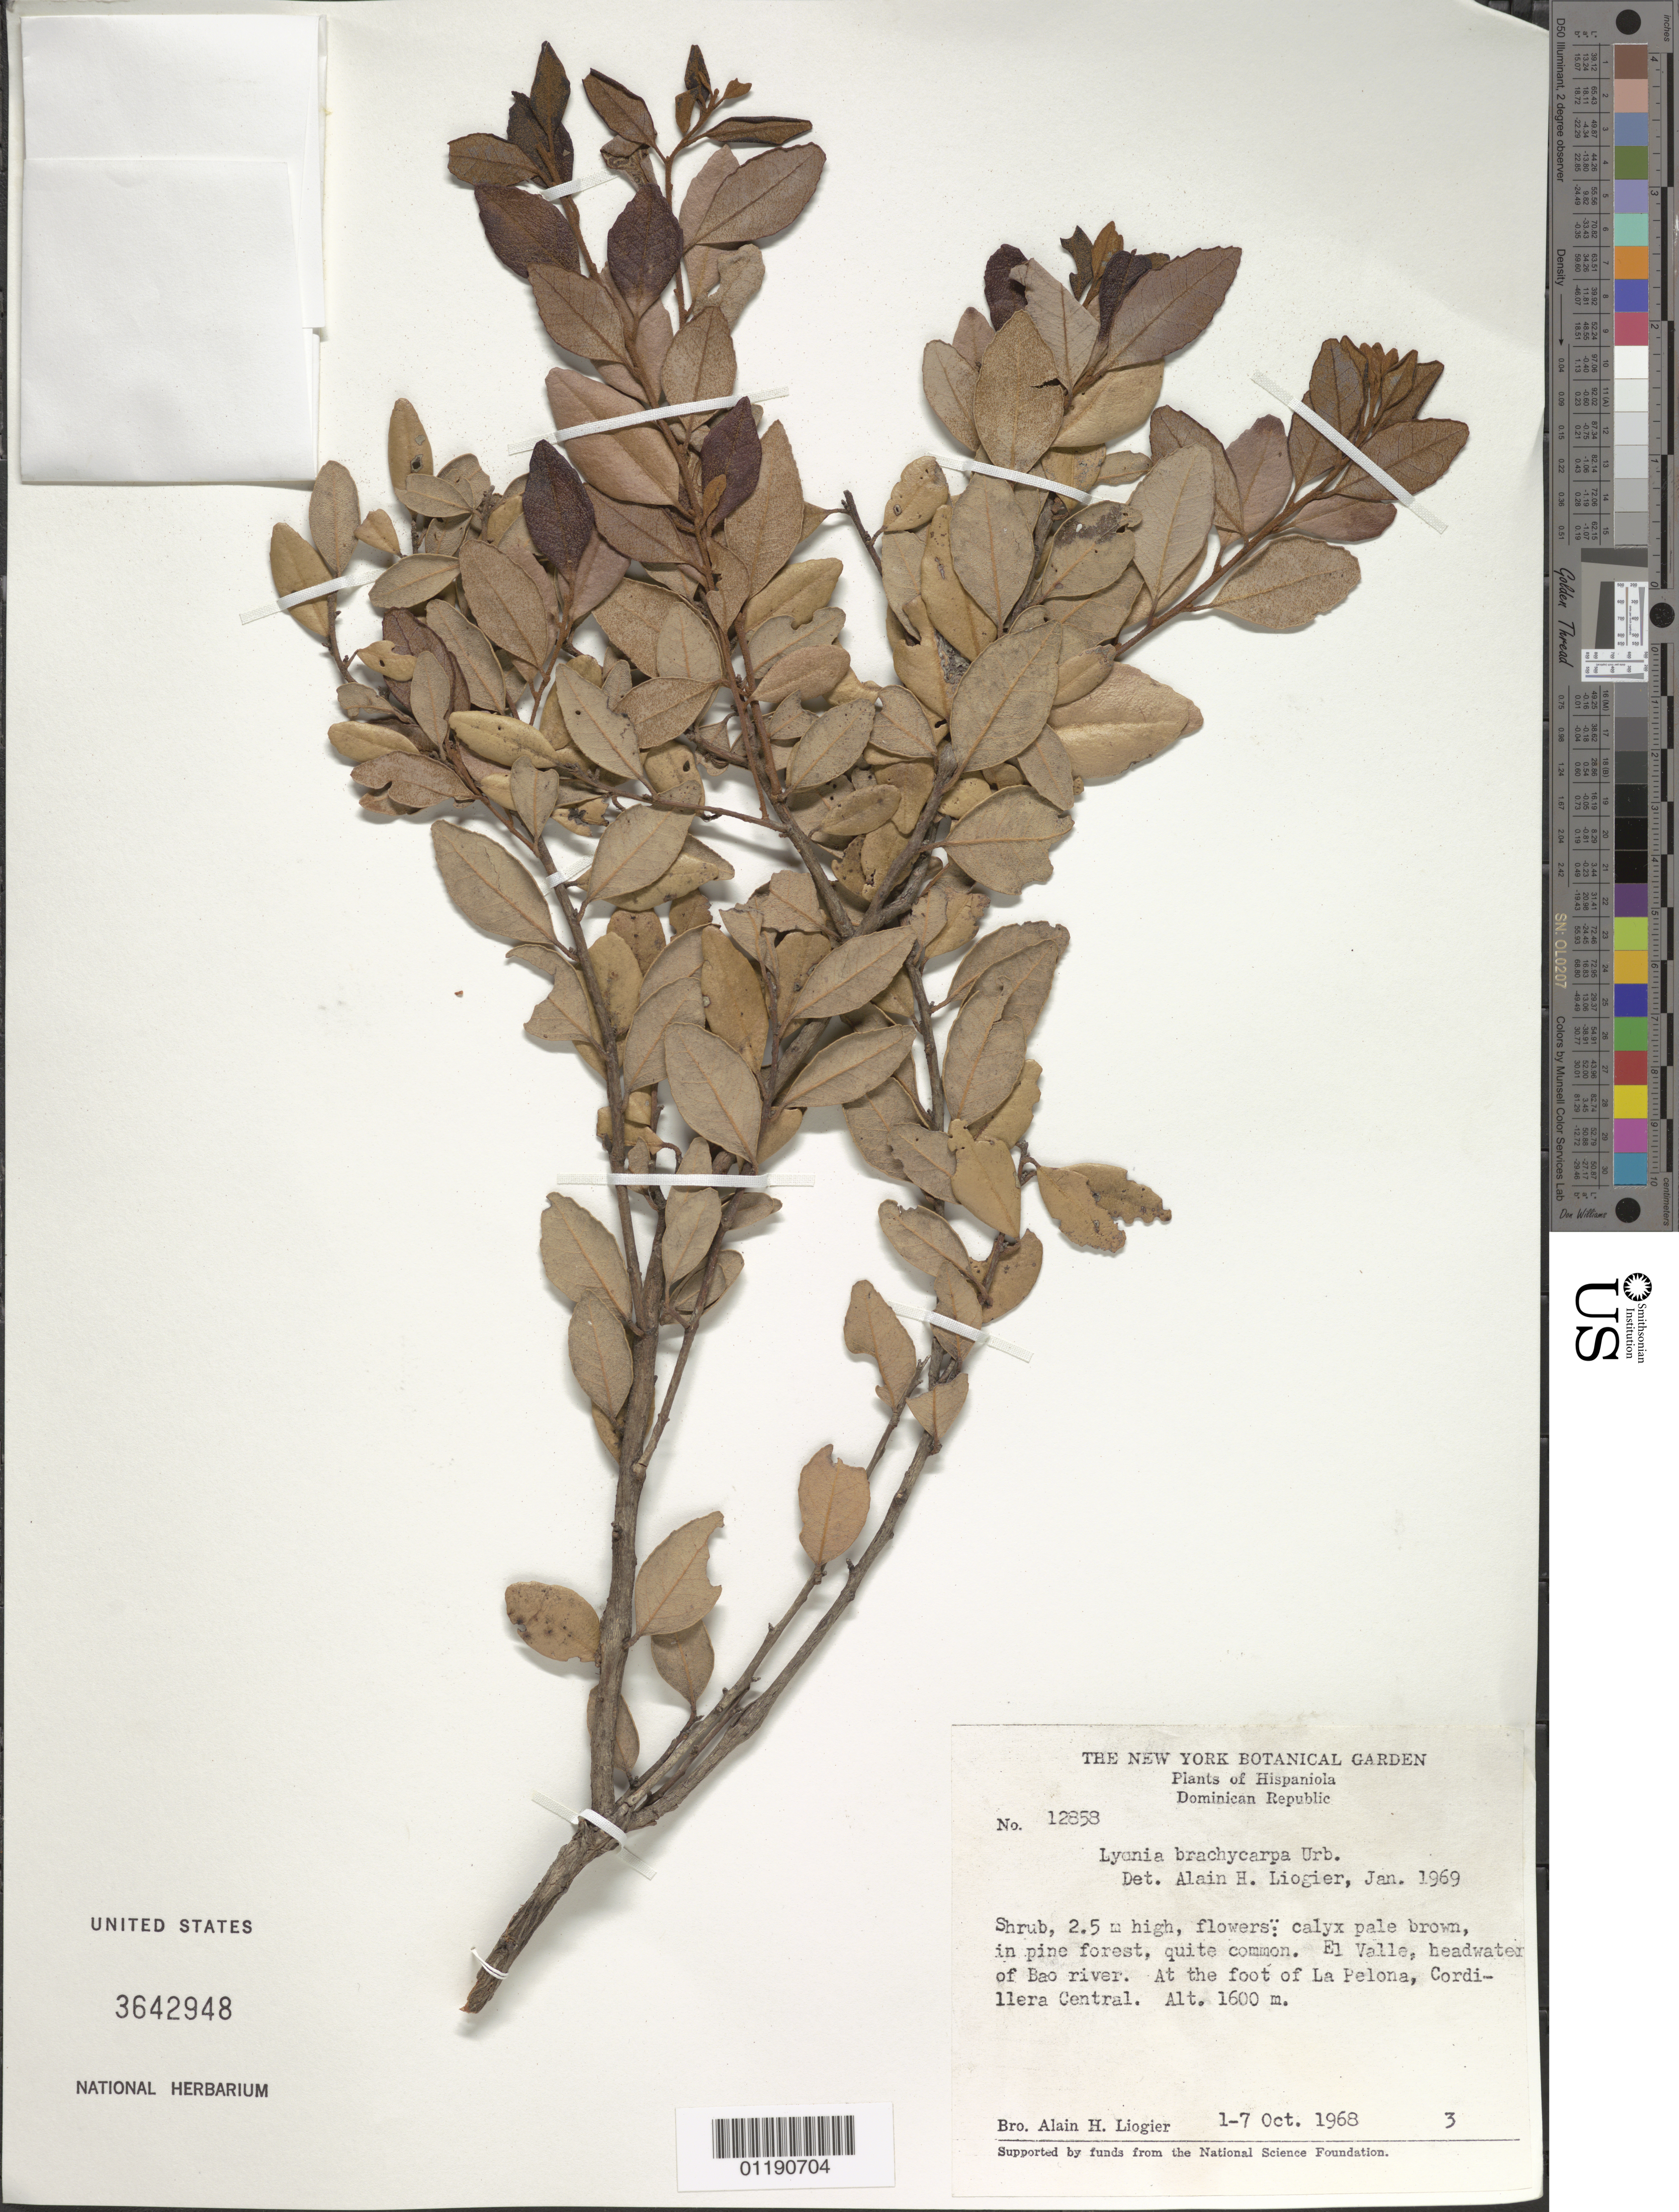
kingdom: Plantae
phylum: Tracheophyta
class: Magnoliopsida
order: Ericales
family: Ericaceae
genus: Lyonia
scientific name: Lyonia brachycarpa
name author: Urb. & Ekman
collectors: A. H. Liogier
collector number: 12858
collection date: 1968-10-01/1968-10-07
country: Dominican Republic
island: Hispaniola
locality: El Valle, headwater of Bao river. At the foot of La Pelona, Cordillera Central.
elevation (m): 1600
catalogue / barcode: US 3642948